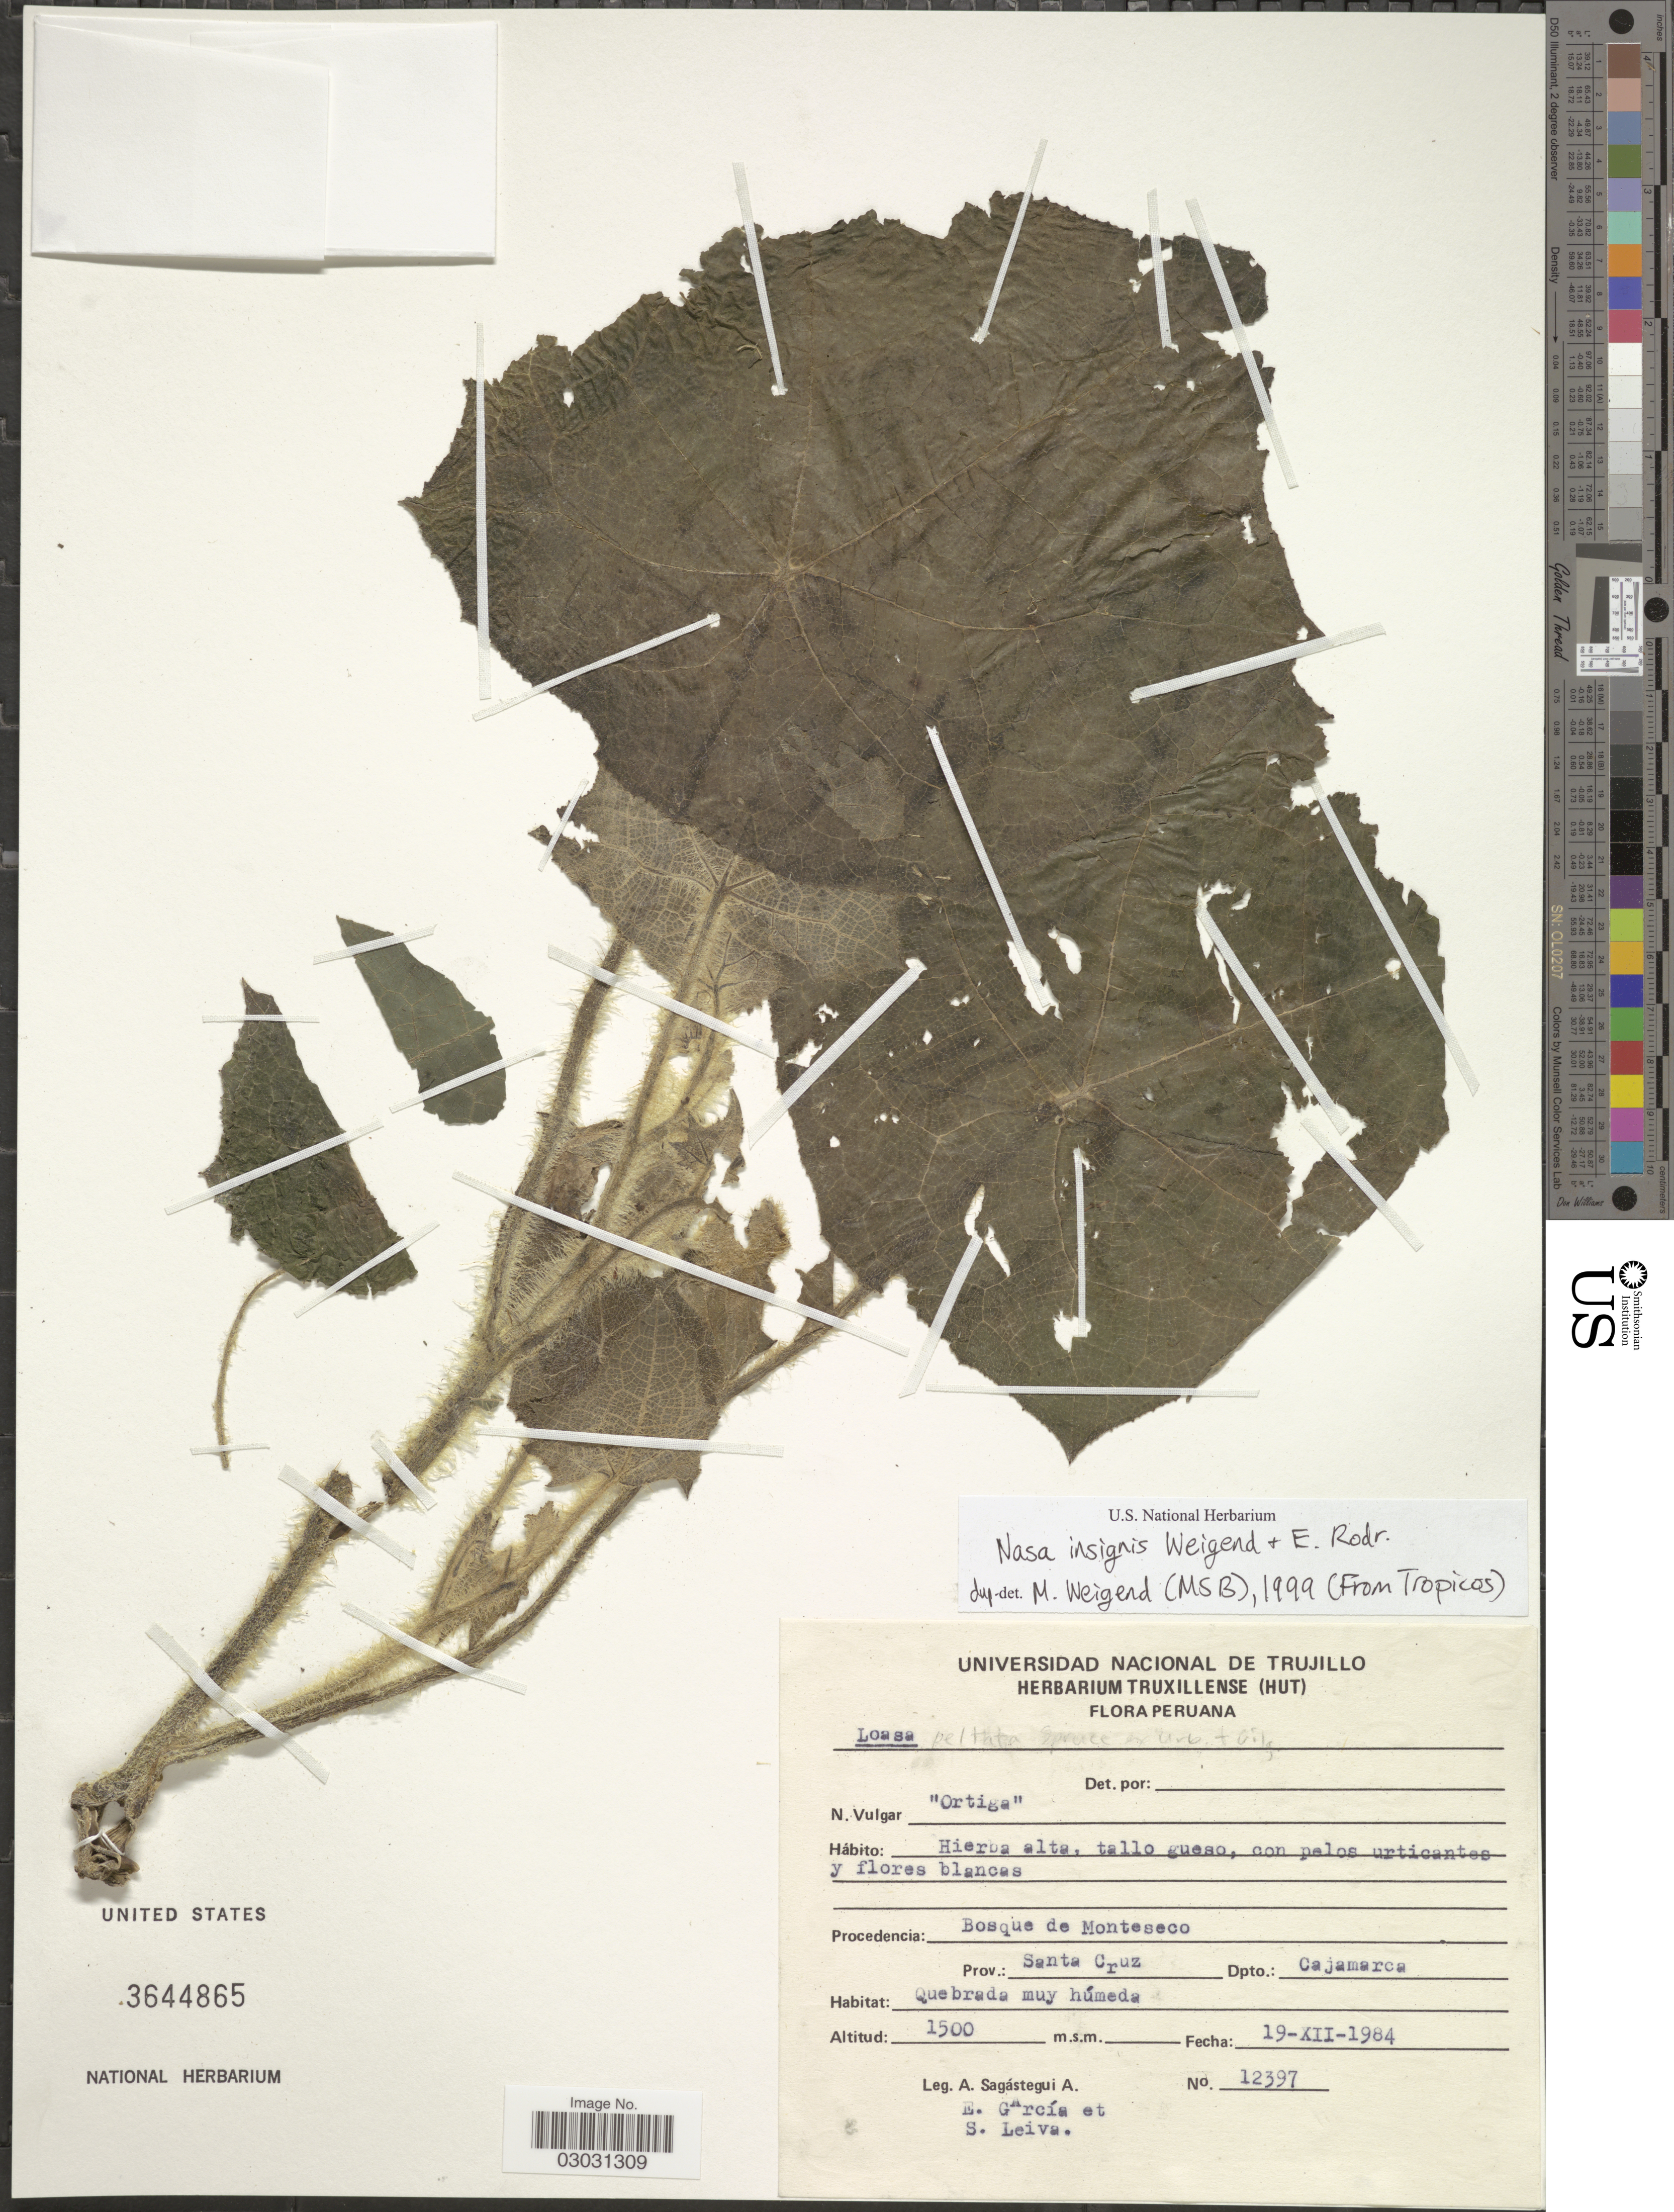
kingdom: Plantae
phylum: Tracheophyta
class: Magnoliopsida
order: Cornales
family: Loasaceae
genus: Nasa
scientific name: Nasa insignis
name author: Weigend & E. Rodr.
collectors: A. Sagástegui A., E. García & S. Leiva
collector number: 12397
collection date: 1984-12-19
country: Peru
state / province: Cajamarca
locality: Bosque de Monteseco, Prov.: Santa Cruz, Dpto. Cajamarca.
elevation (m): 1500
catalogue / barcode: US 3644865